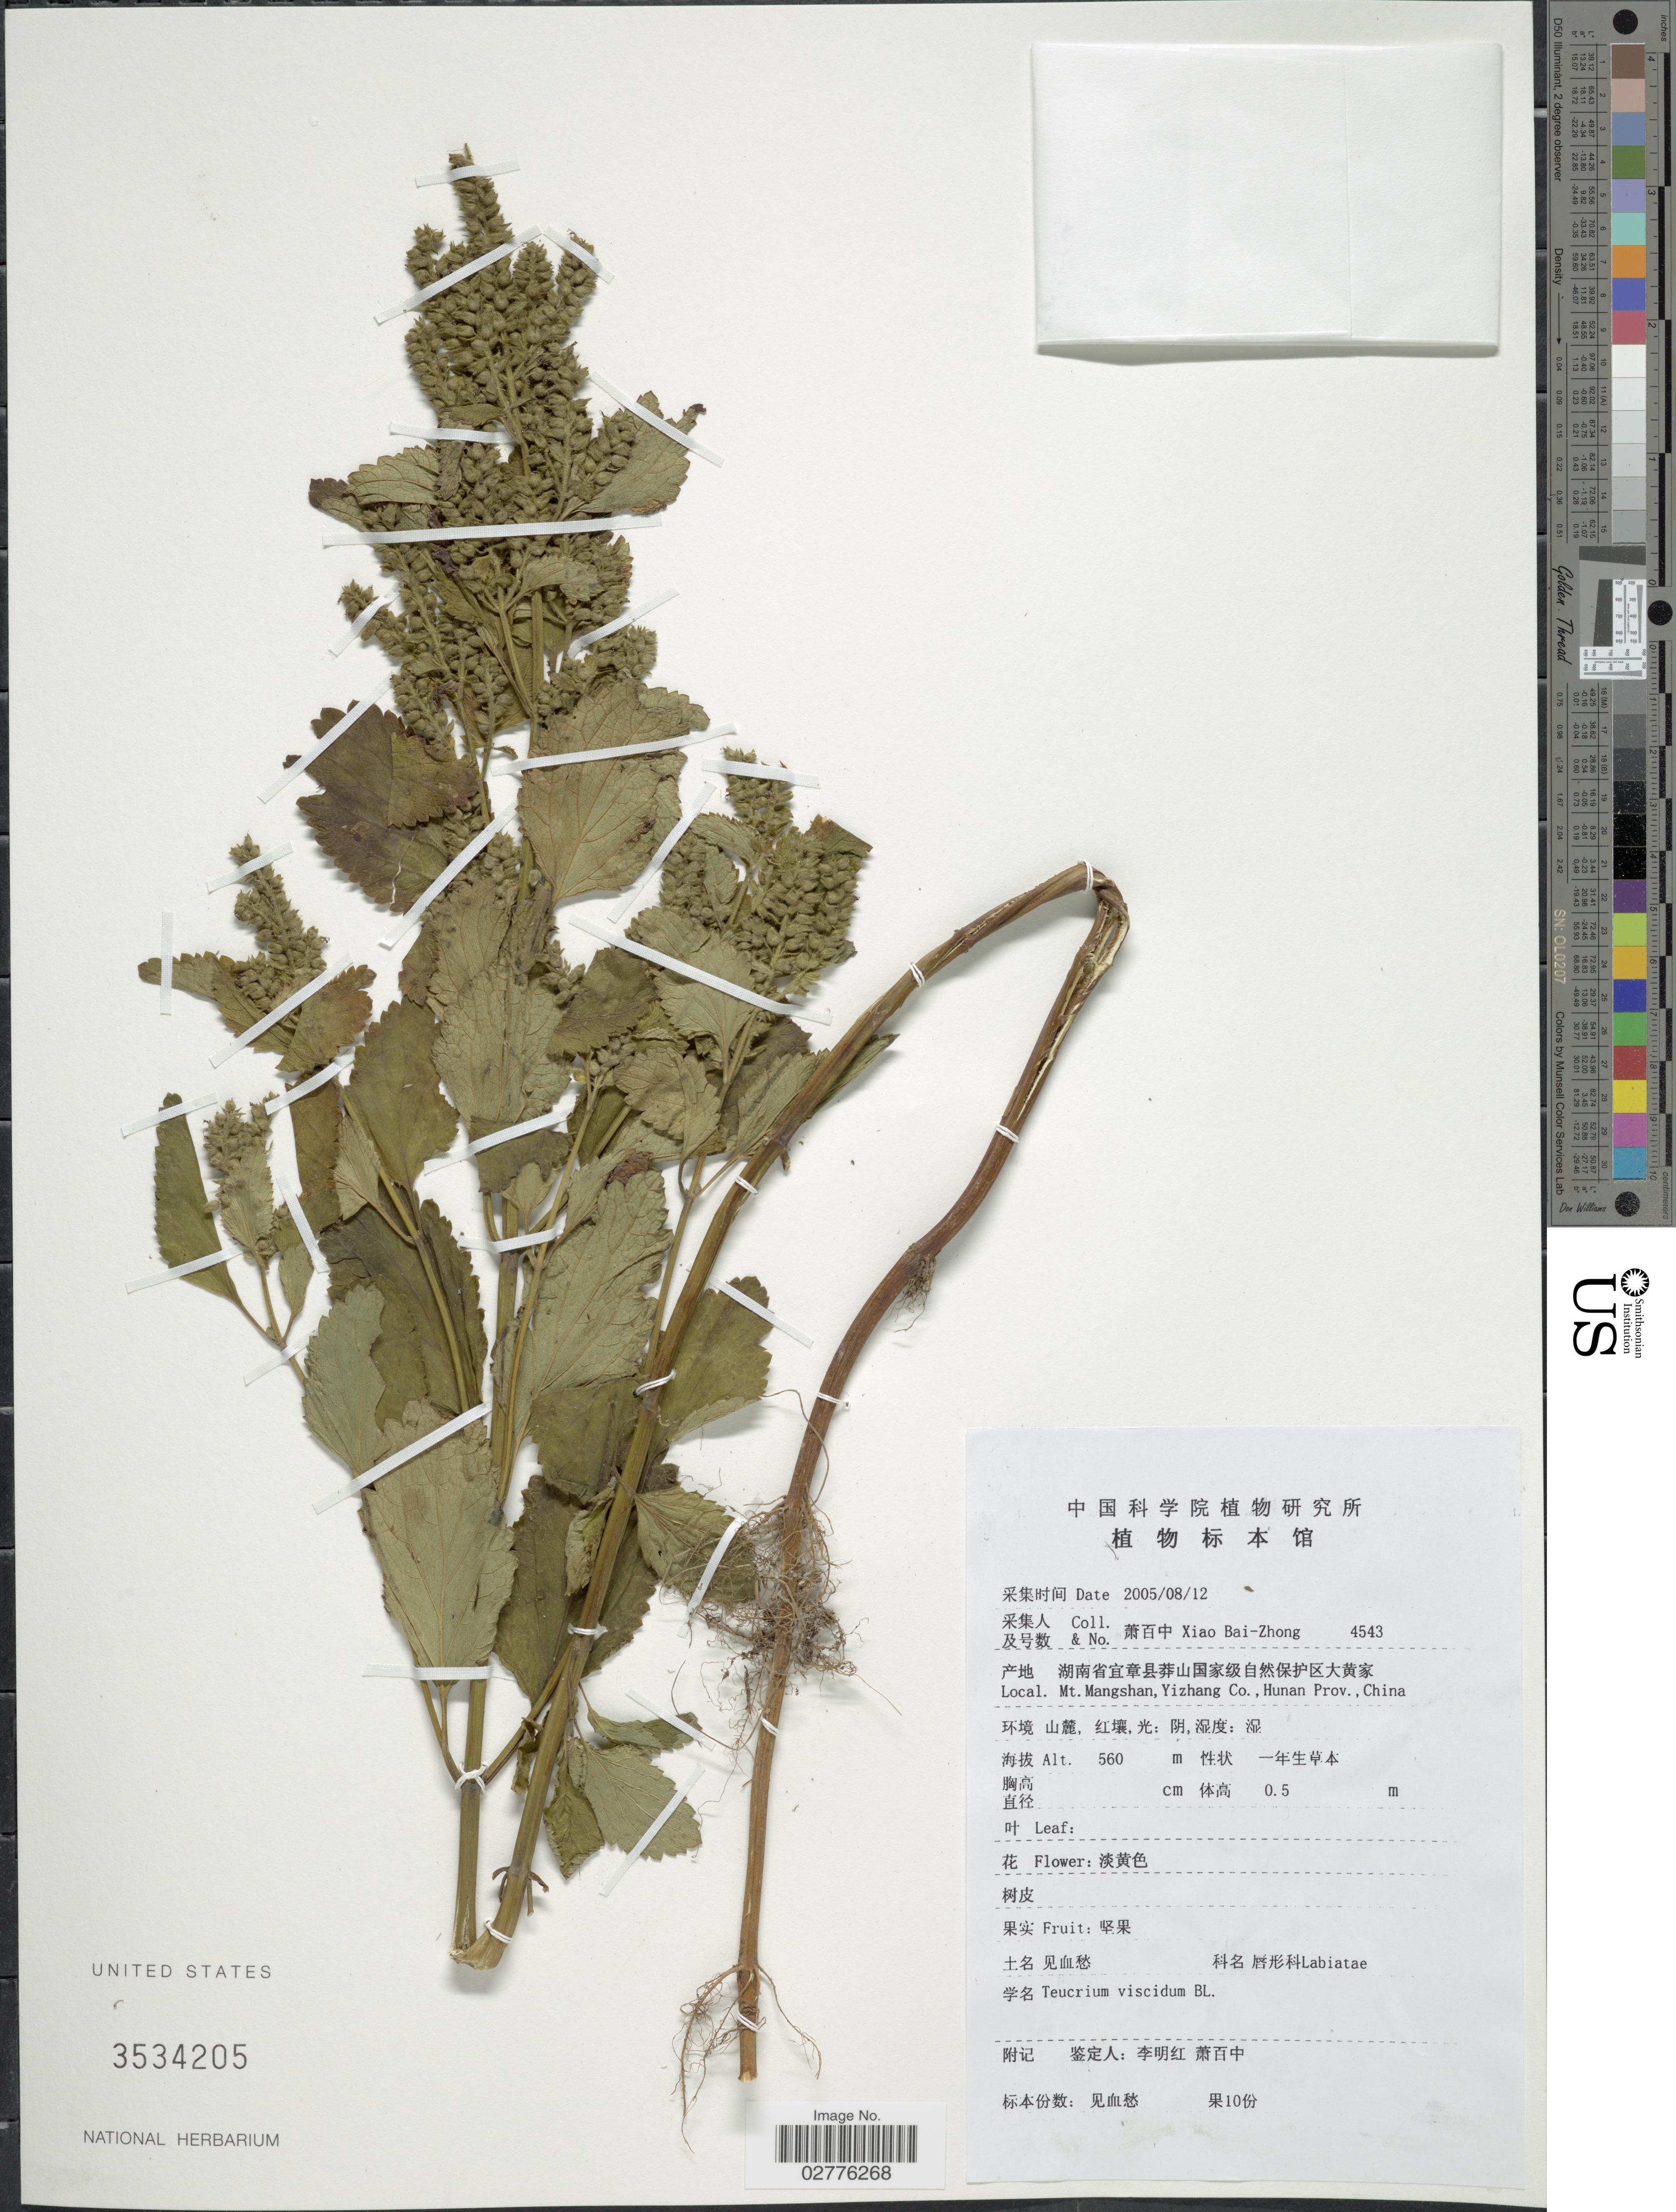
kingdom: Plantae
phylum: Tracheophyta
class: Magnoliopsida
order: Lamiales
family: Lamiaceae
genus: Teucrium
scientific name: Teucrium viscidum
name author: Blume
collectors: B. Z. Xiao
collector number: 4543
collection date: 2005-08-12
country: China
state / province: Hunan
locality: Mt. Mangshan, Yizhang Co.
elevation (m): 560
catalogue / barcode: US 3534205